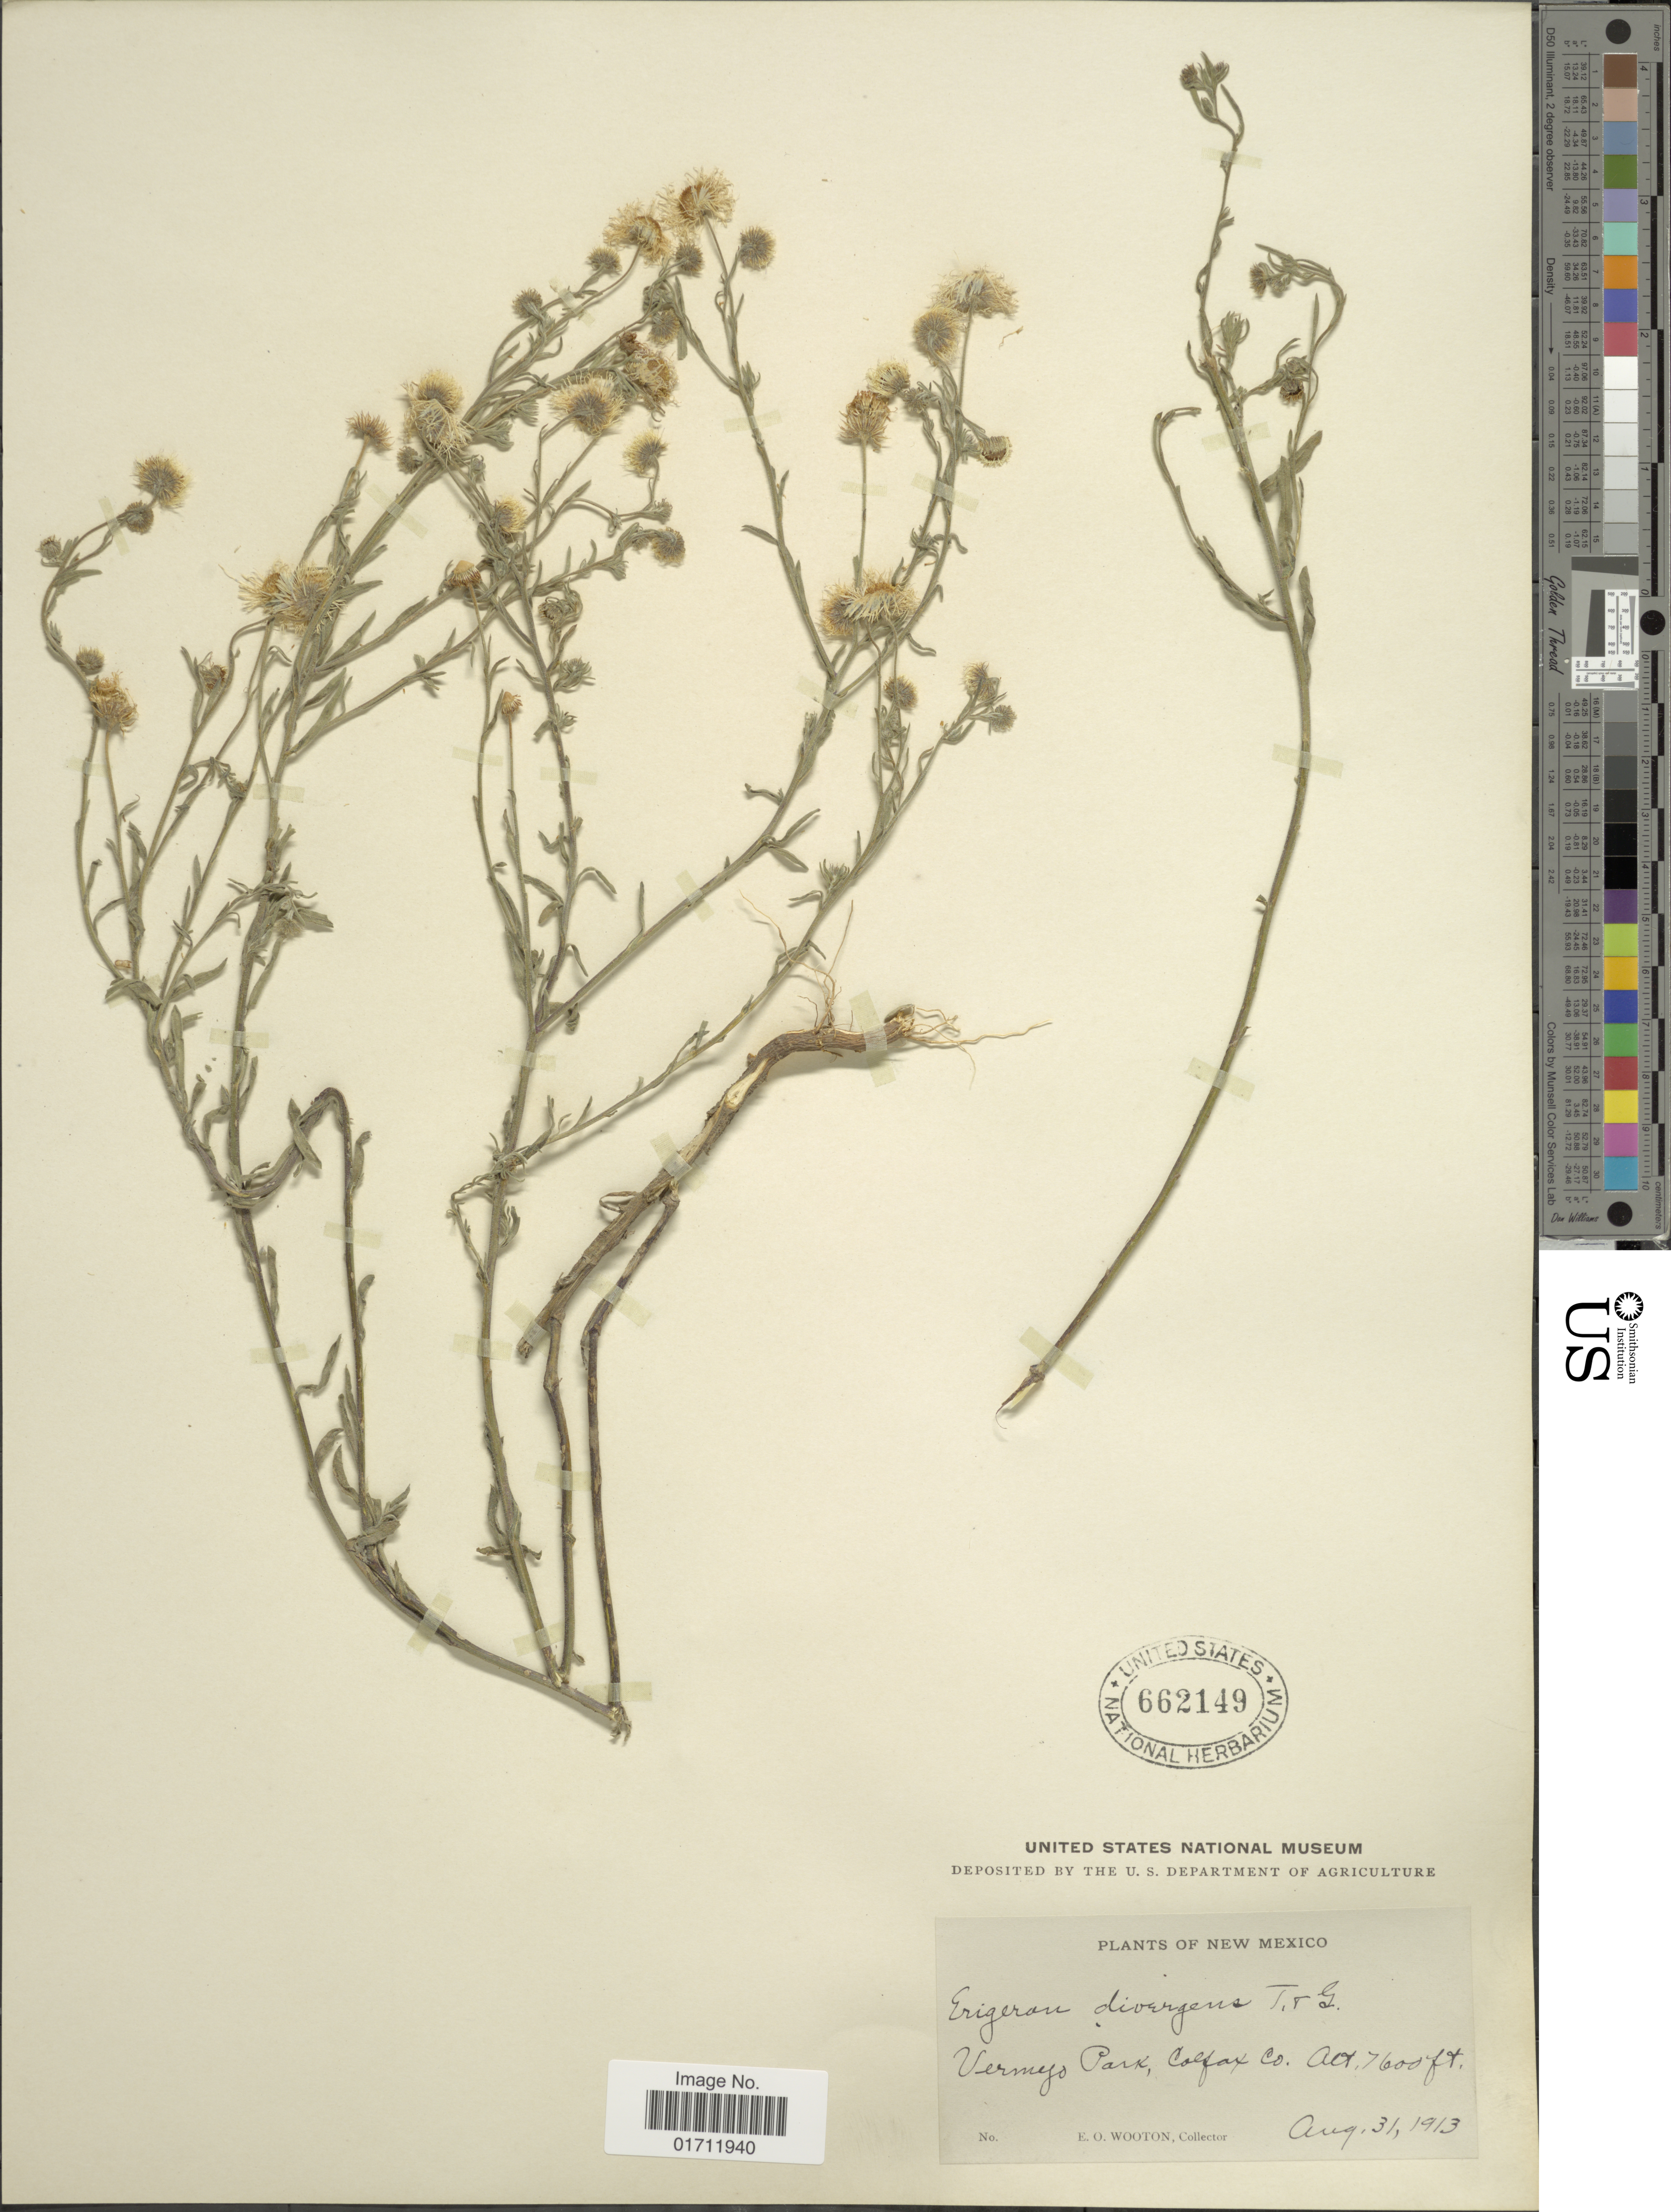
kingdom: Plantae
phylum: Tracheophyta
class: Magnoliopsida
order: Asterales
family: Asteraceae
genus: Erigeron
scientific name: Erigeron divergens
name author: Torr. & A. Gray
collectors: E. O. Wooton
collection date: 1913-08-31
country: United States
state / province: New Mexico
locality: Vermejo Park, Colfax Co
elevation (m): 2316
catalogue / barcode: US 662149